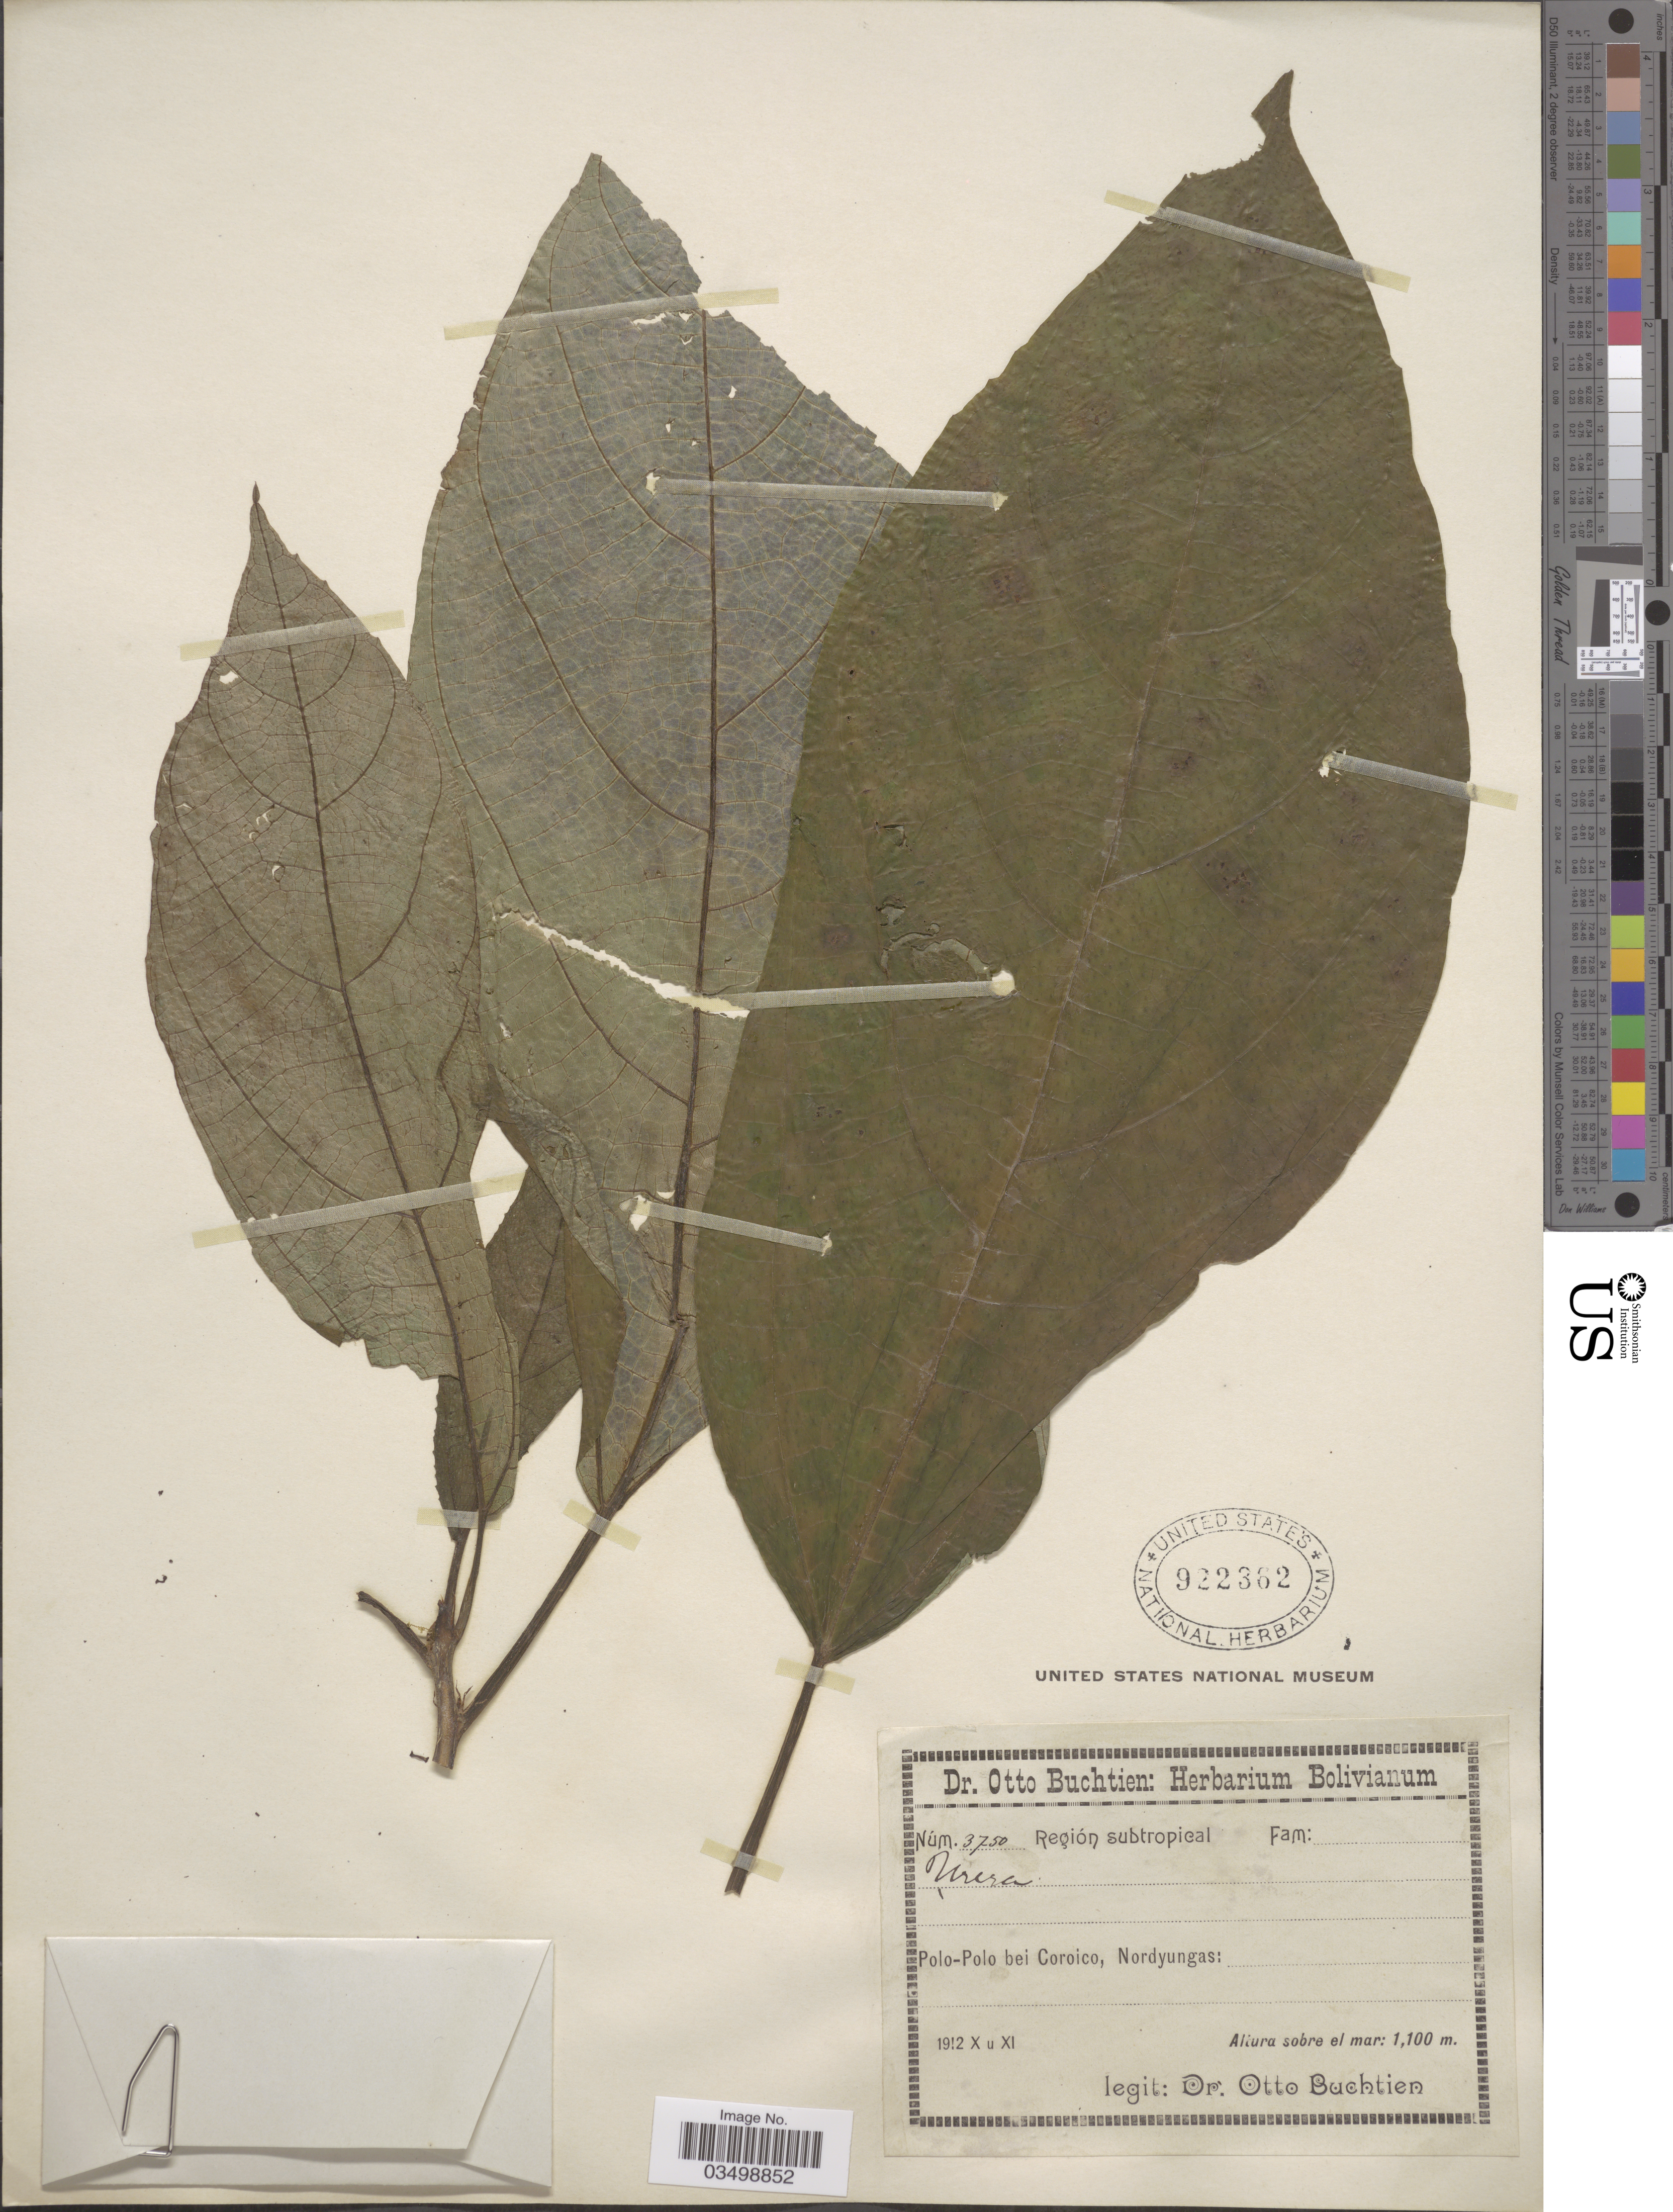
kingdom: Plantae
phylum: Tracheophyta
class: Magnoliopsida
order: Rosales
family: Urticaceae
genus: Urera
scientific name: Urera boliviensis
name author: Herzog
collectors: O. Buchtien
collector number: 3750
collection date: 1912-10/1912-11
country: Bolivia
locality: Polo-Polo bei Coroico, Nordyungas.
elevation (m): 1100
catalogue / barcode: US 922362